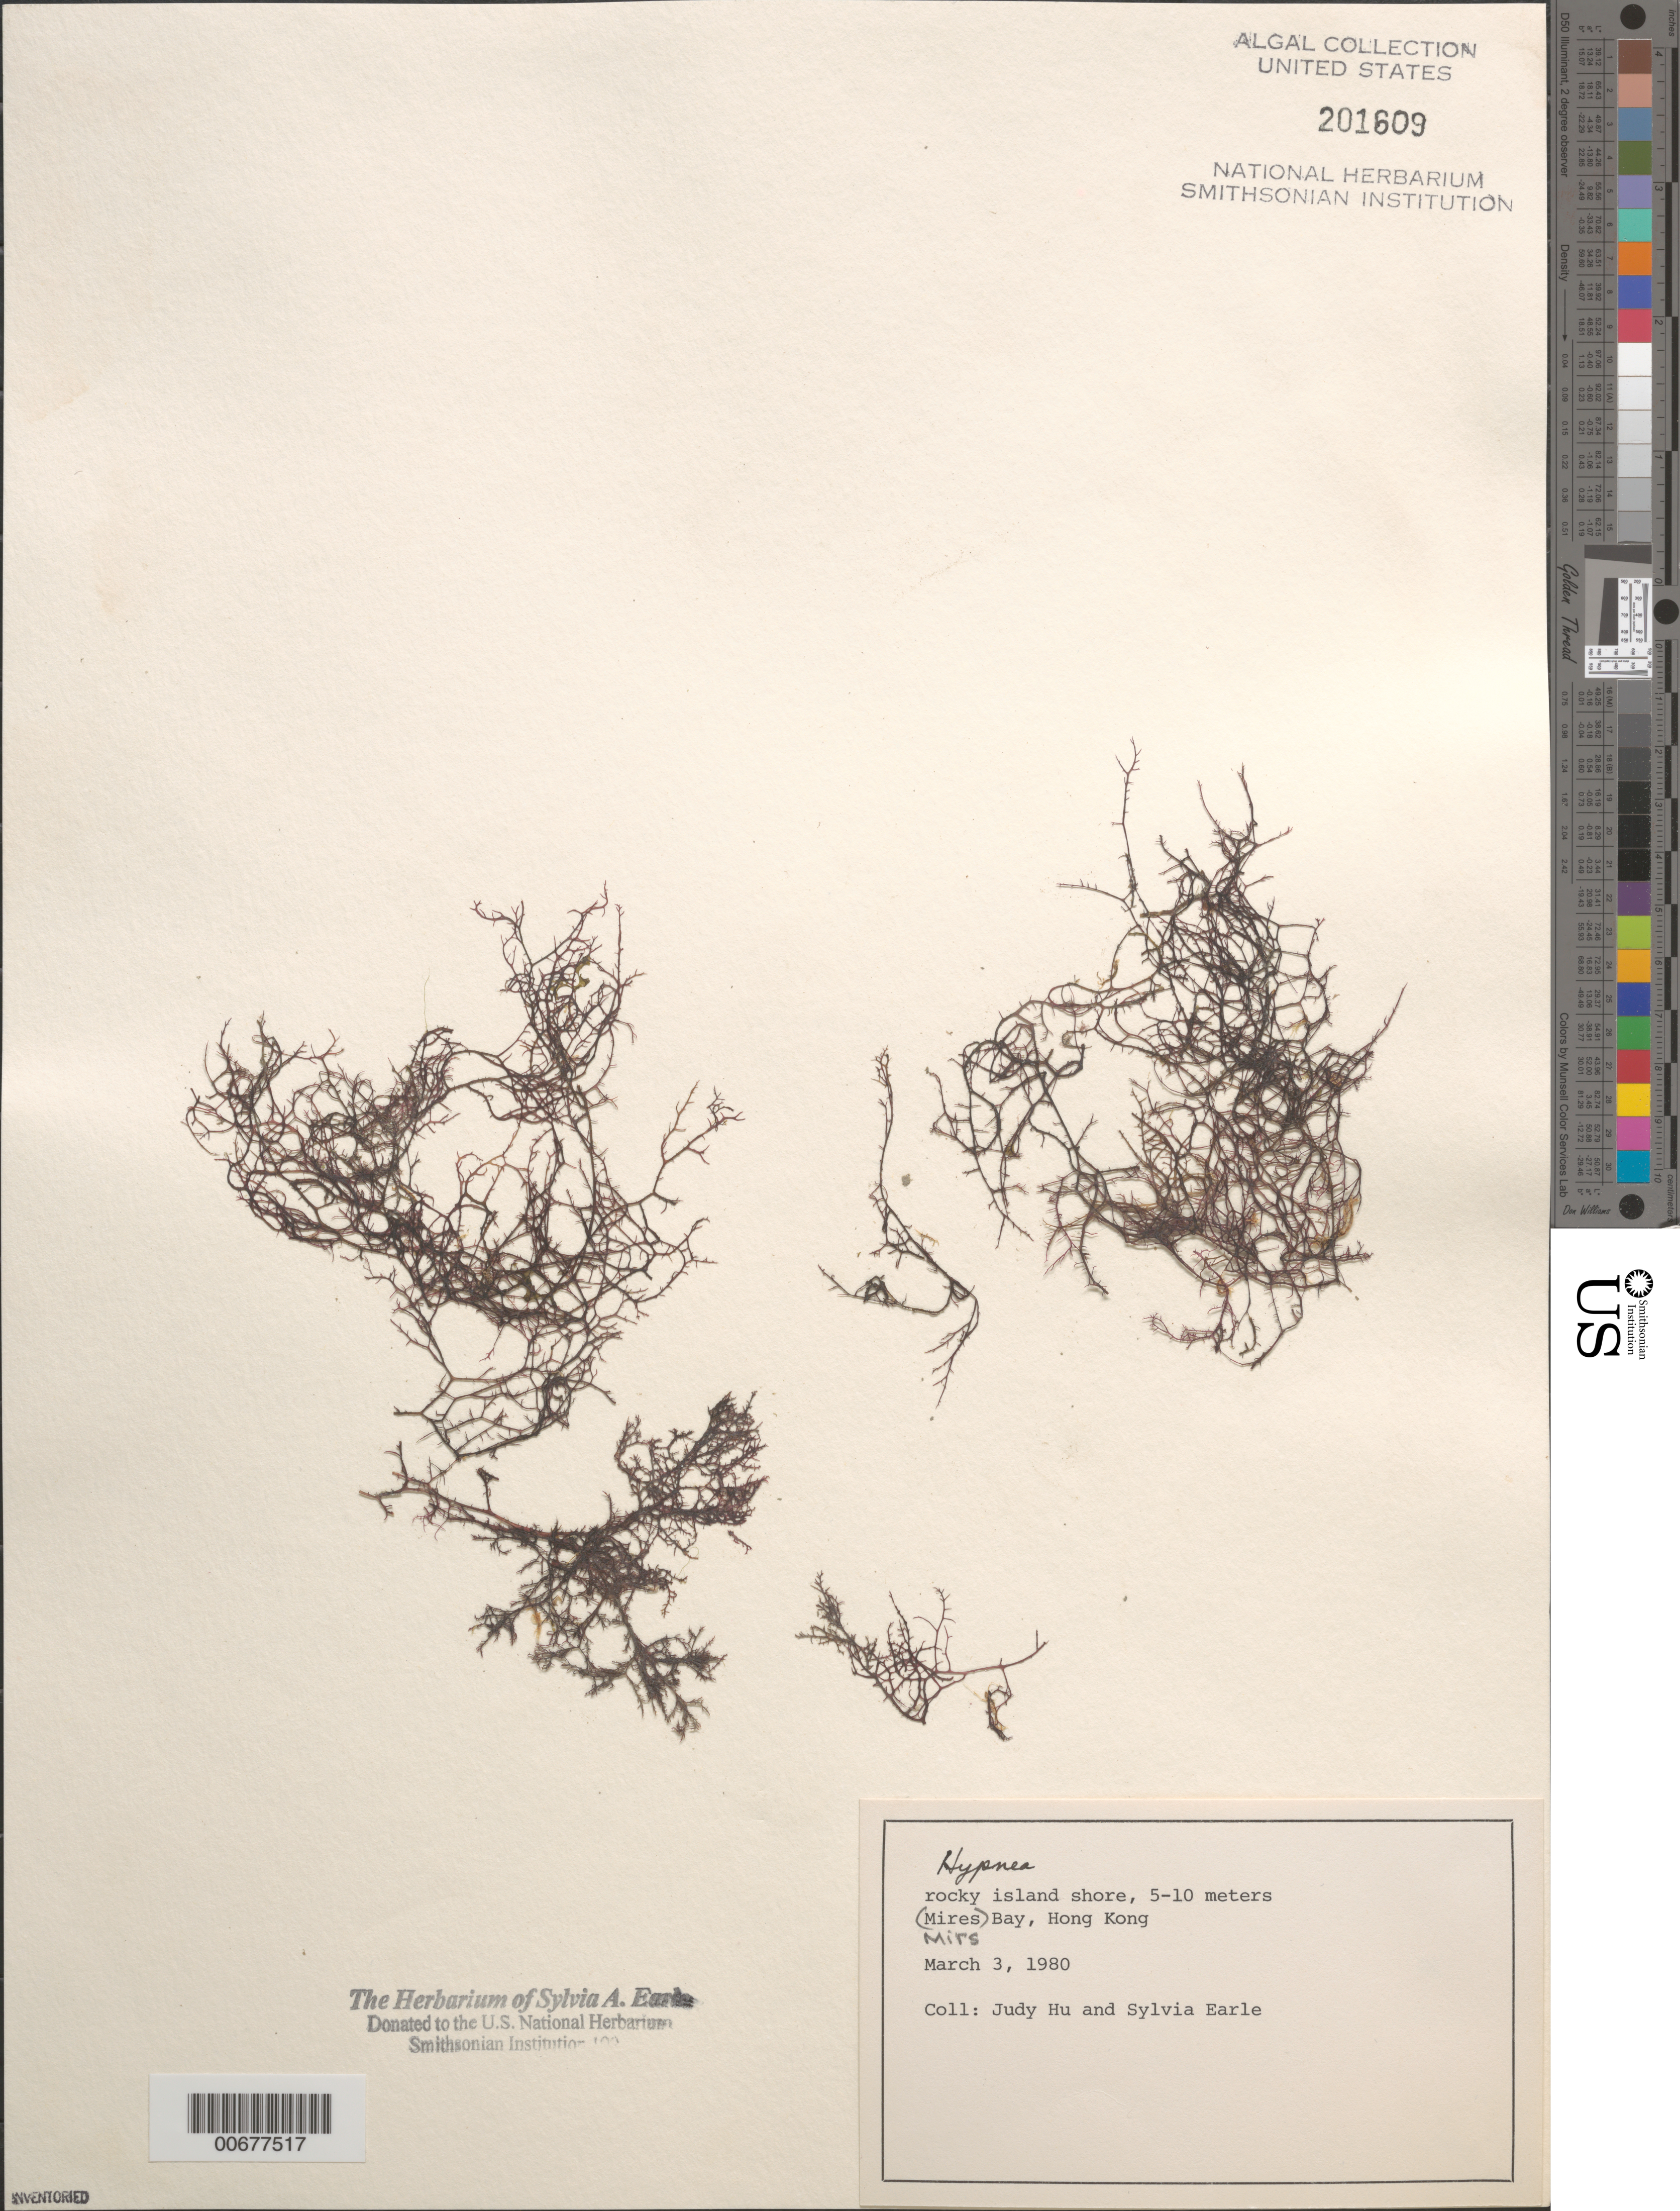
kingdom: Plantae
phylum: Rhodophyta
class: Florideophyceae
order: Gigartinales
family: Cystocloniaceae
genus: Hypnea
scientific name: Hypnea sp.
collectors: J. Hu & S. A. Earle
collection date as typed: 03 Mar 1980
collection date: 1980-03-03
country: China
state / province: Hong Kong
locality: Mirs Bay (Mires Bay), New Territories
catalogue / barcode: US 201609